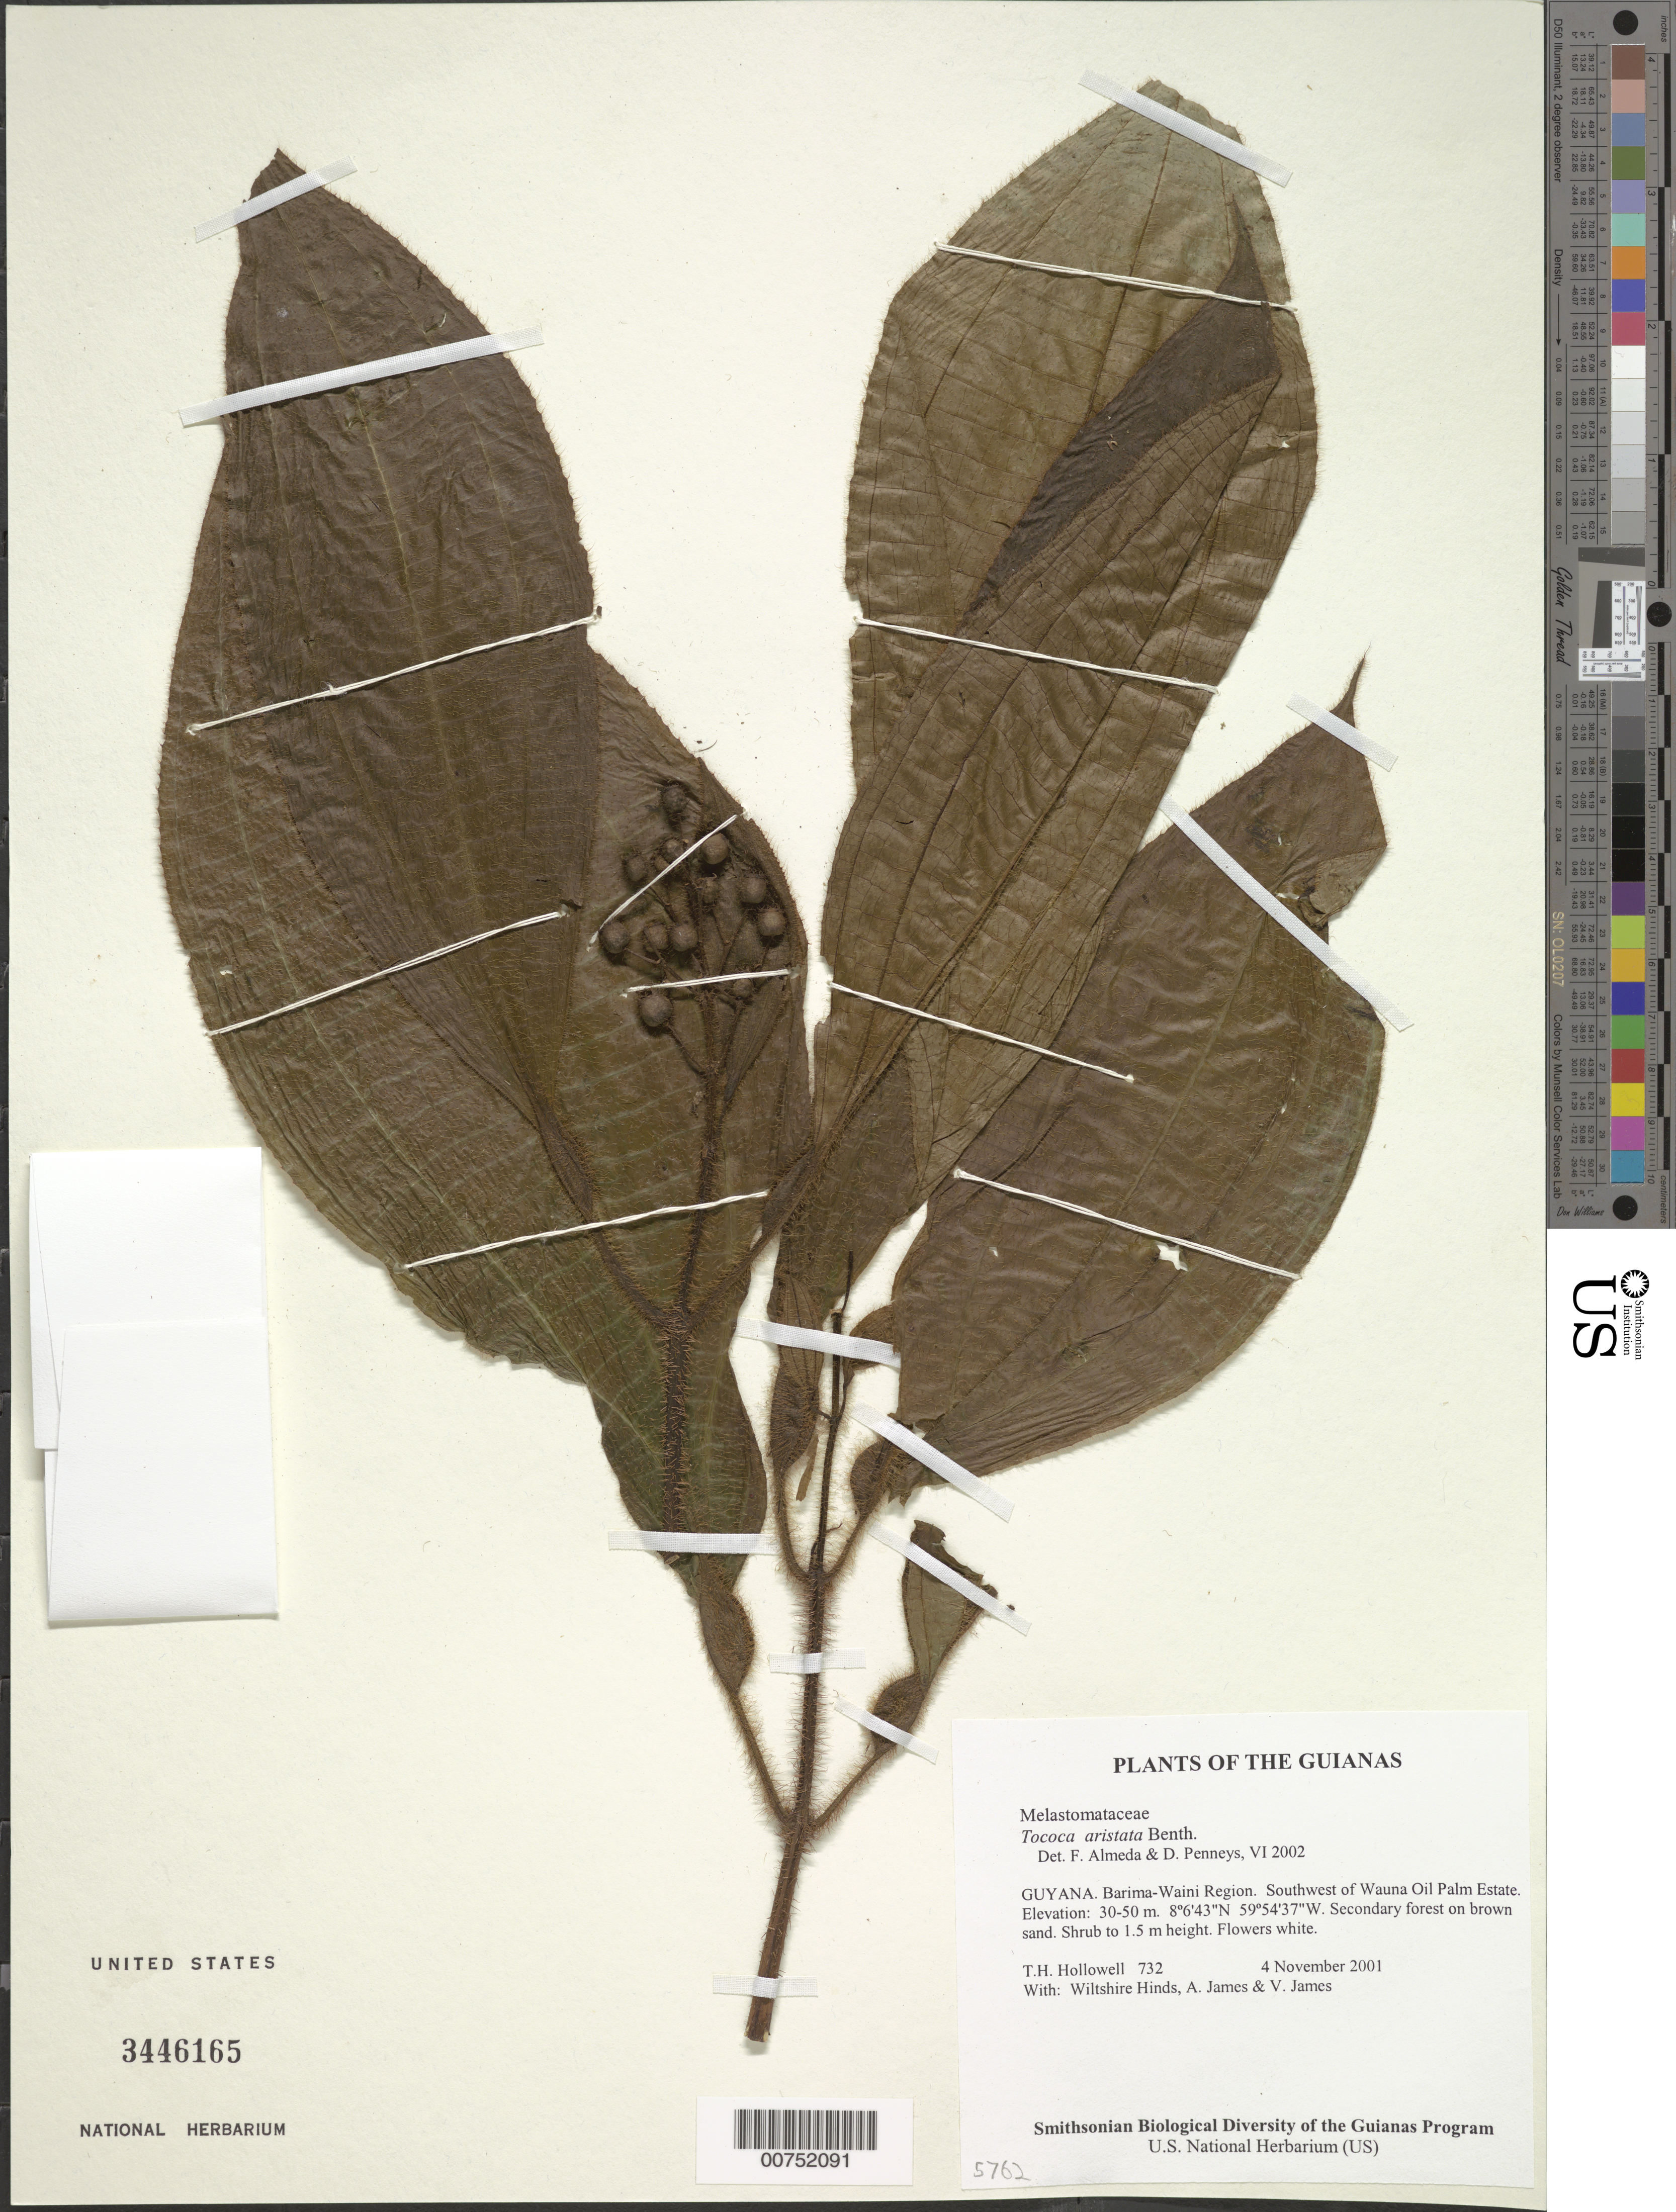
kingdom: Plantae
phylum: Tracheophyta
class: Magnoliopsida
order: Myrtales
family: Melastomataceae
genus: Tococa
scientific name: Tococa aristata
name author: Benth.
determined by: Almeda, F.; Penneys, D. S.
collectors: T. Hollowell, W. Hinds, A. James & V. James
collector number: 732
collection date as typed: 4 November 2001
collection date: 2001-11-04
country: Guyana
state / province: Barima-Waini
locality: Southwest of Wauna Oil Palm Estate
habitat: Secondary forest on brown sand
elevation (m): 30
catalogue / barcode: US 3446165